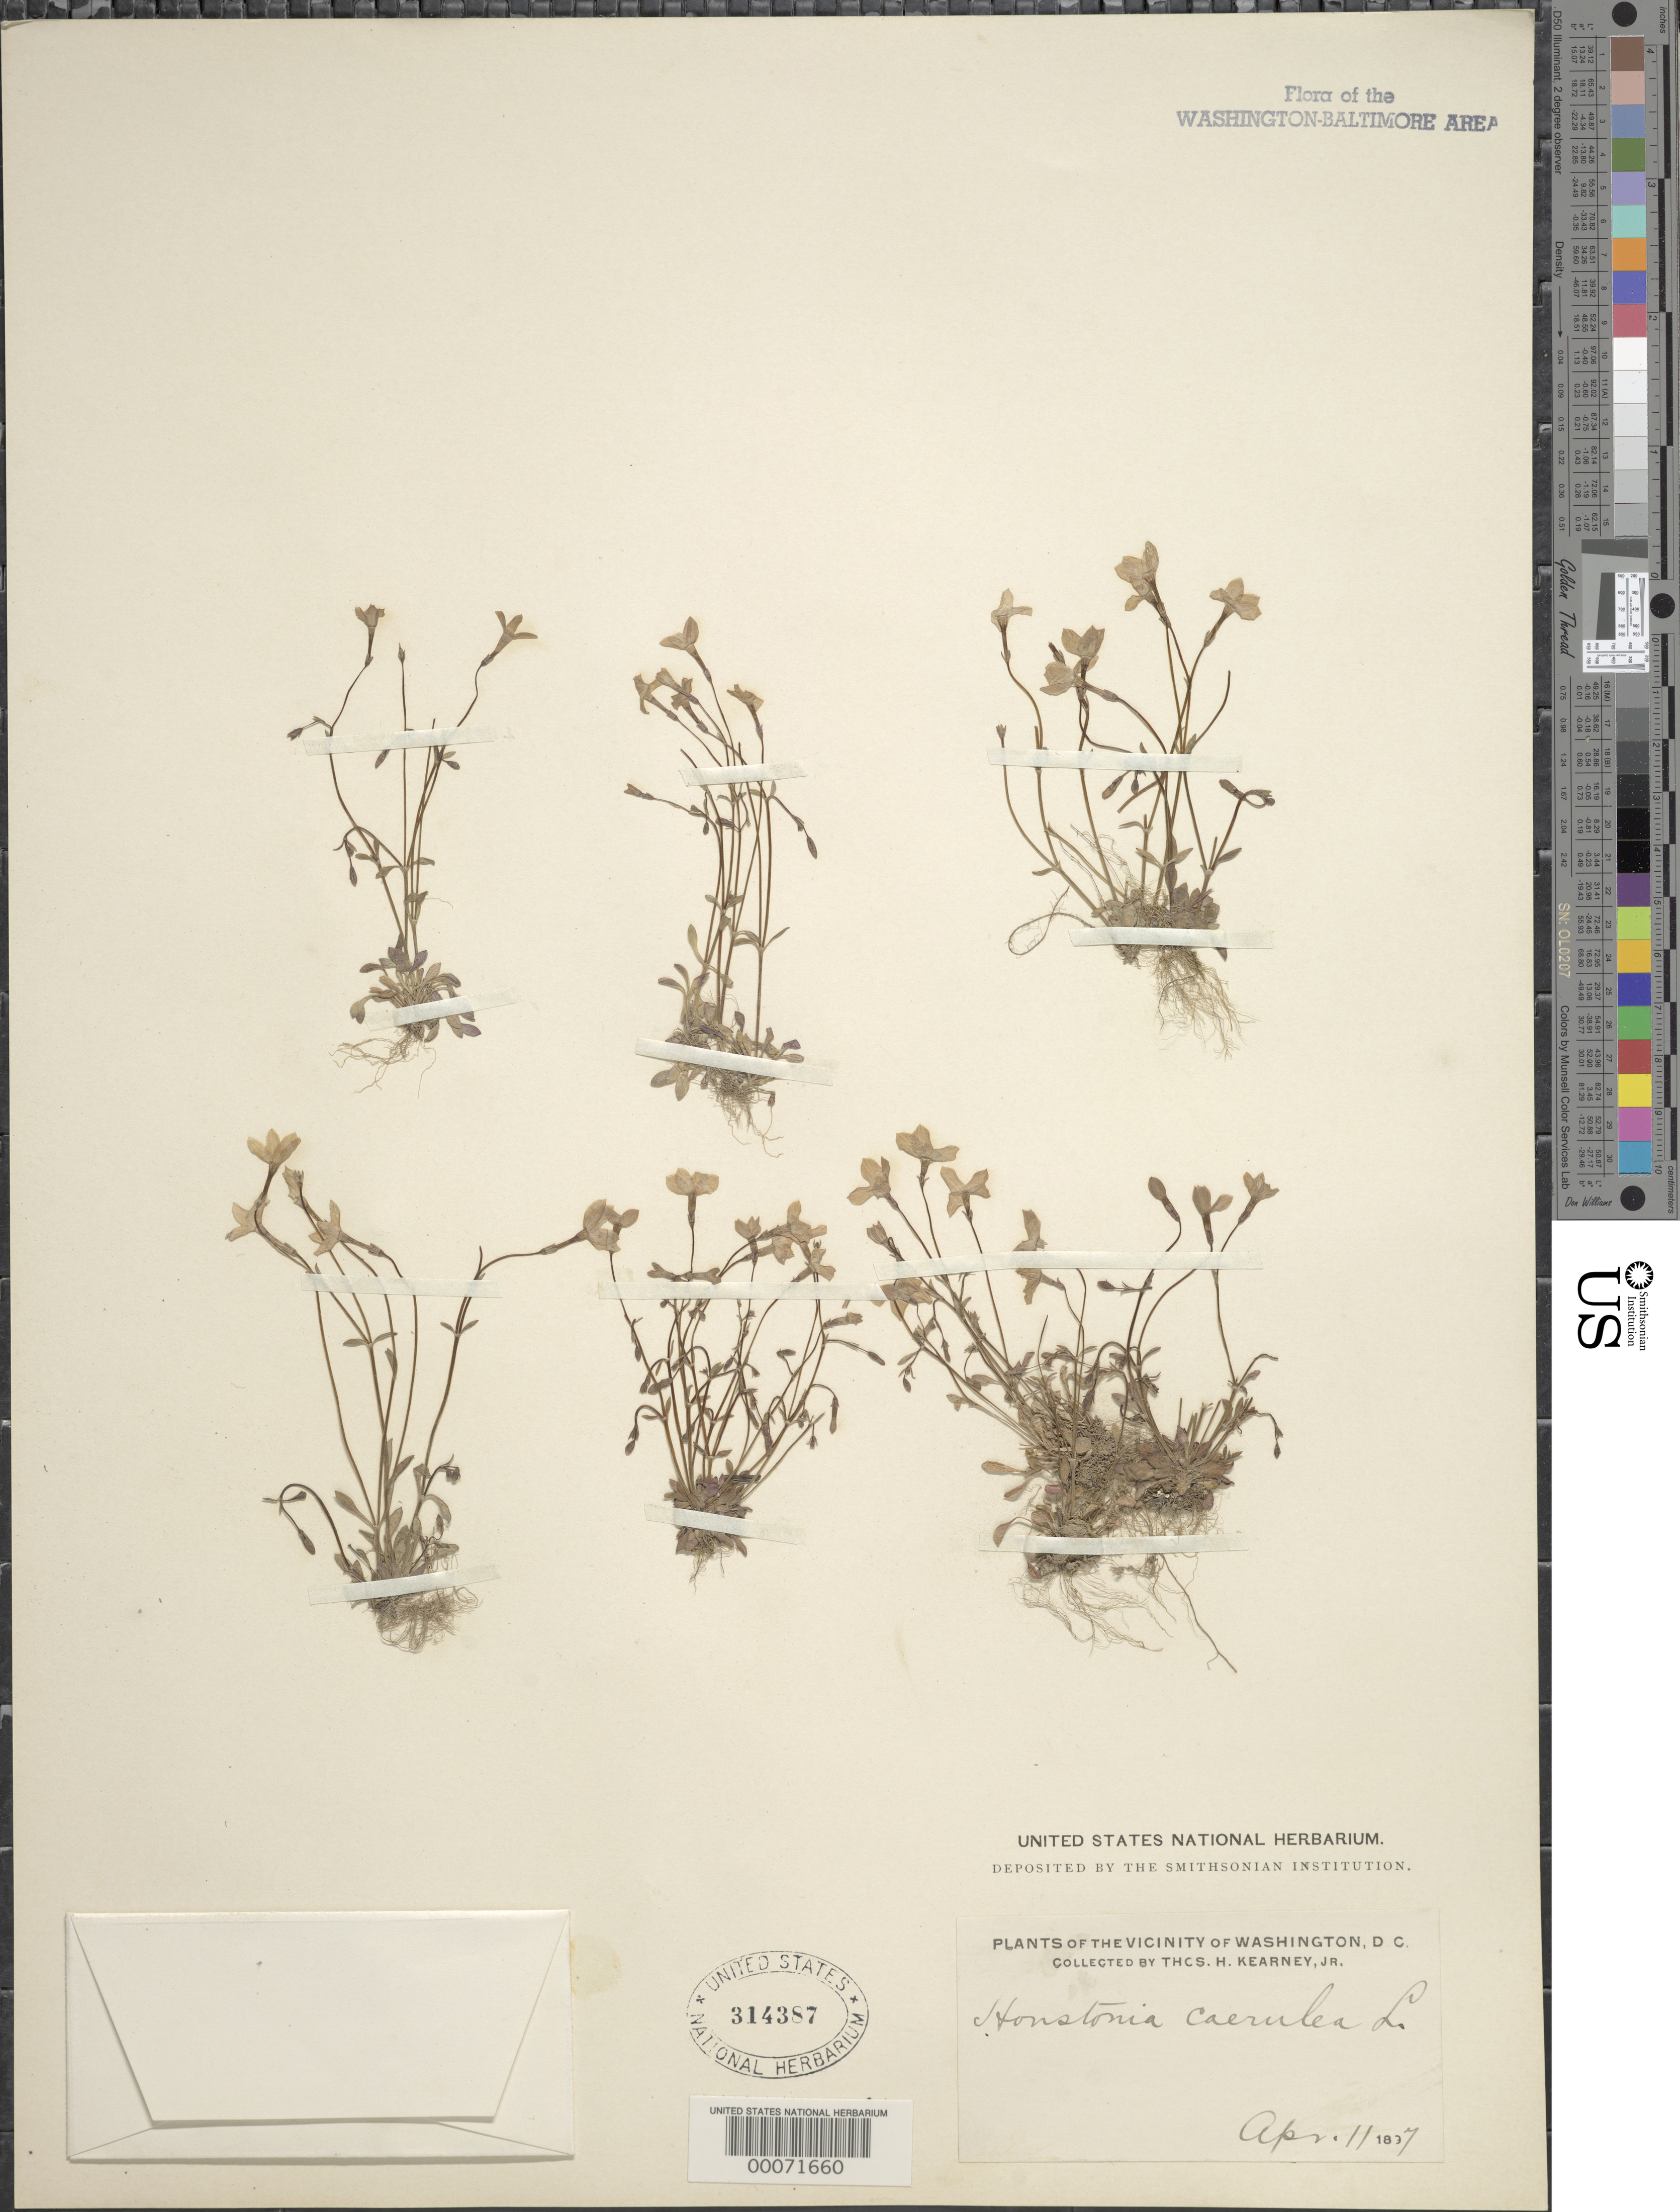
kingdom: Plantae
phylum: Tracheophyta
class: Magnoliopsida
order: Gentianales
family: Rubiaceae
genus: Houstonia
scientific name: Houstonia caerulea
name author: L.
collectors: T. H. Kearney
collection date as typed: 11 Apr 1837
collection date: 1837-04-11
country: United States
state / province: District of Columbia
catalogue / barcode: US 314387